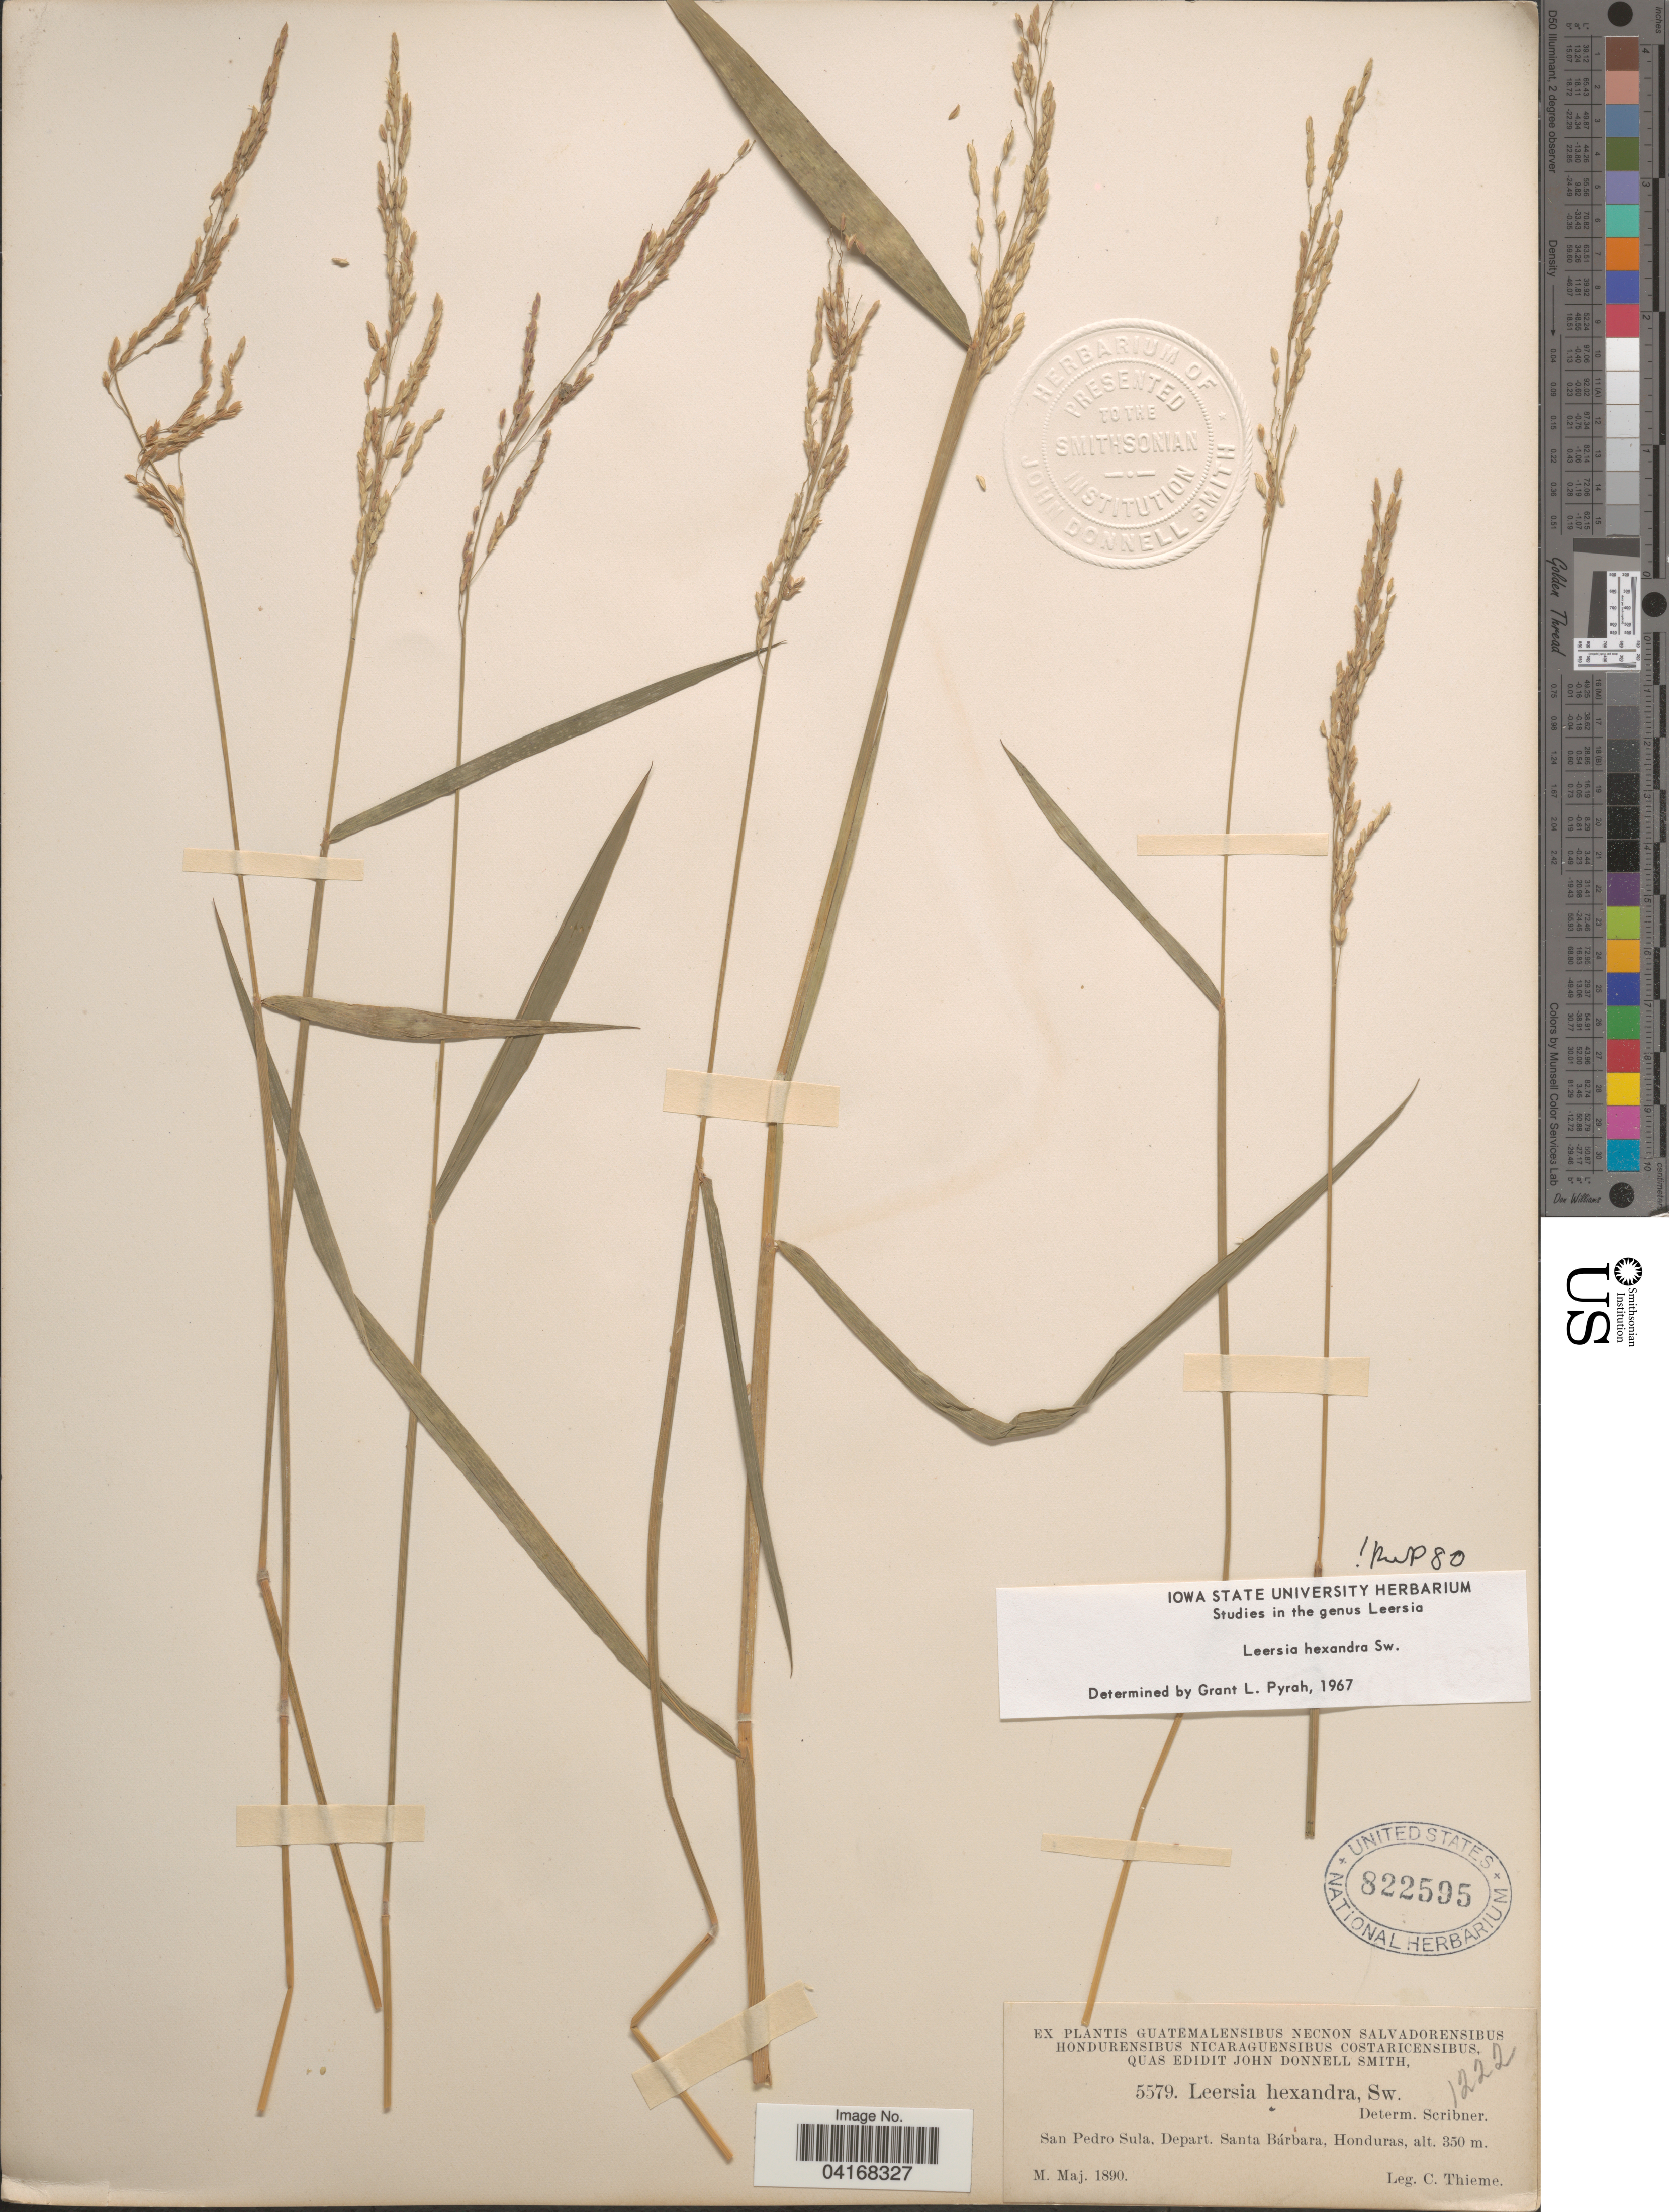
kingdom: Plantae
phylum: Tracheophyta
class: Liliopsida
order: Poales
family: Poaceae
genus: Leersia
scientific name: Leersia hexandra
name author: Sw.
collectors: C. Thieme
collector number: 5579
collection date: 1890-05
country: Honduras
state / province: Santa Barbara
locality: San Pedro Sula, Depart. Santa Bárbara.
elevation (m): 350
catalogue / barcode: US 822595